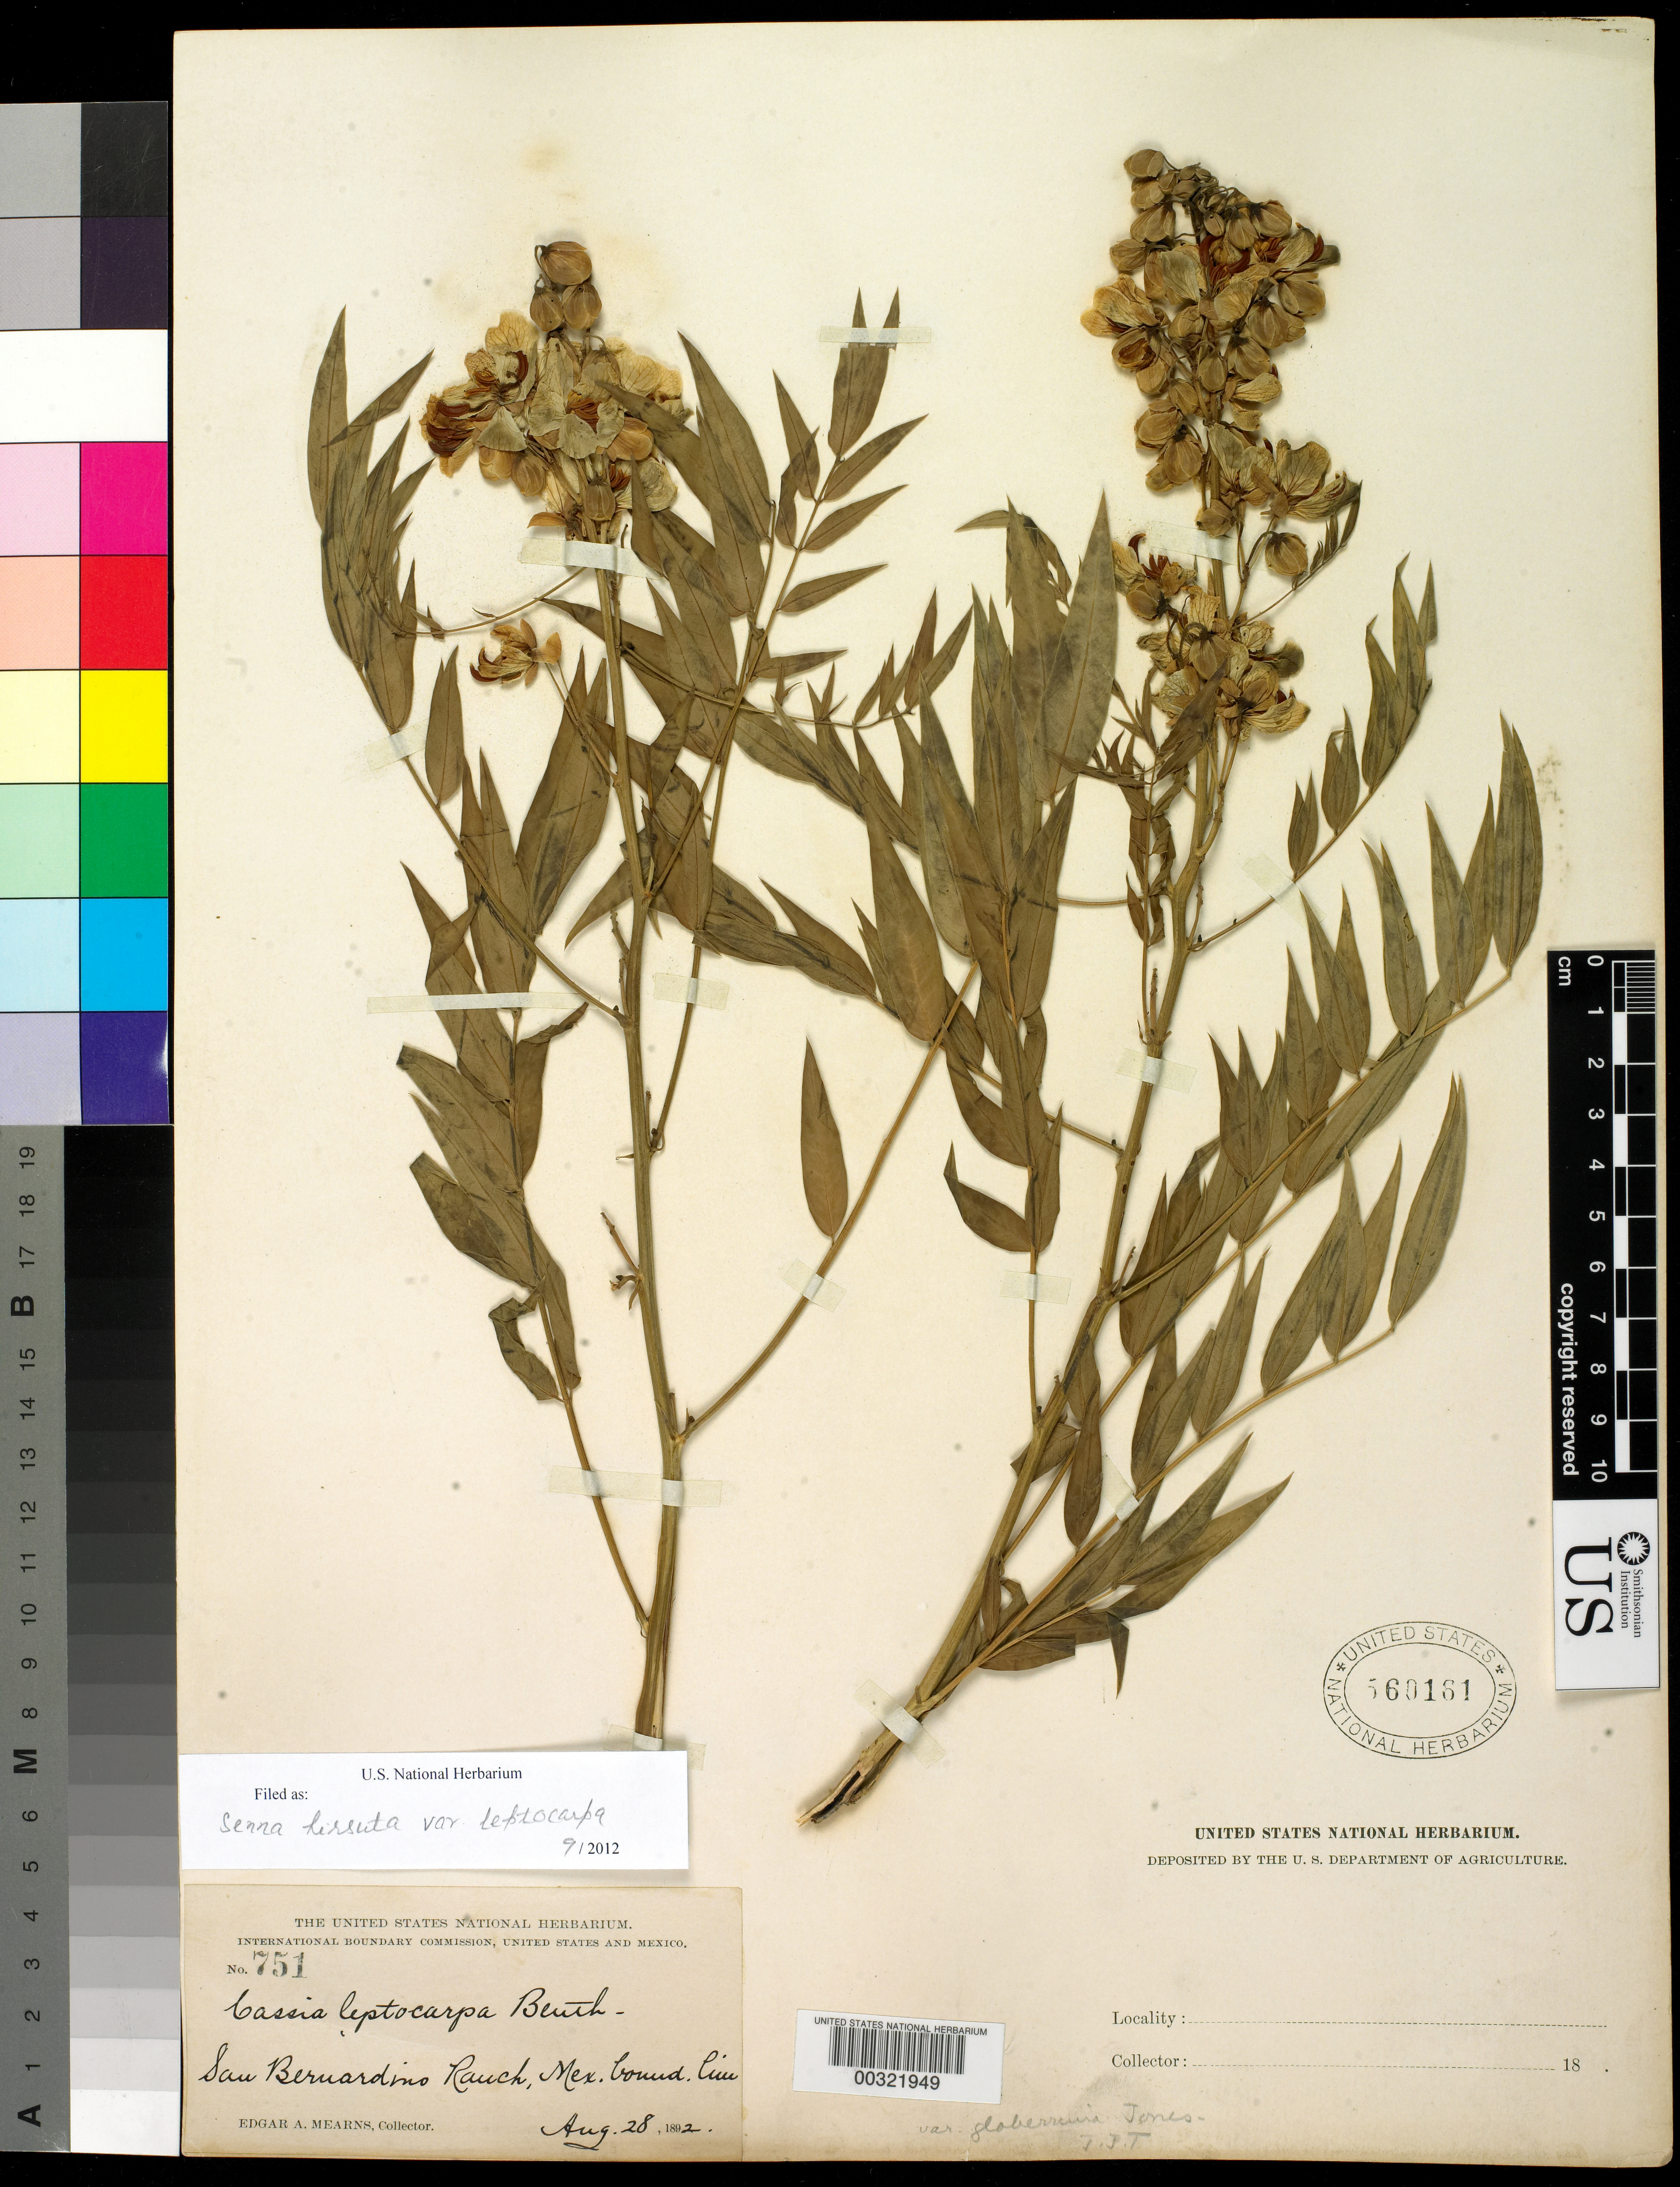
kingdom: Plantae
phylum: Tracheophyta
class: Magnoliopsida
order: Fabales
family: Fabaceae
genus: Senna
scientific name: Senna hirsuta var. leptocarpa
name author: (Benth.) H.S. Irwin & Barneby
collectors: E. A. Mearns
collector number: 751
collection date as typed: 28 Aug 1892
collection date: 1892-08-28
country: United States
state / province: Arizona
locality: San Bernardino ranch, Mexican boundary line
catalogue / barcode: US 560161